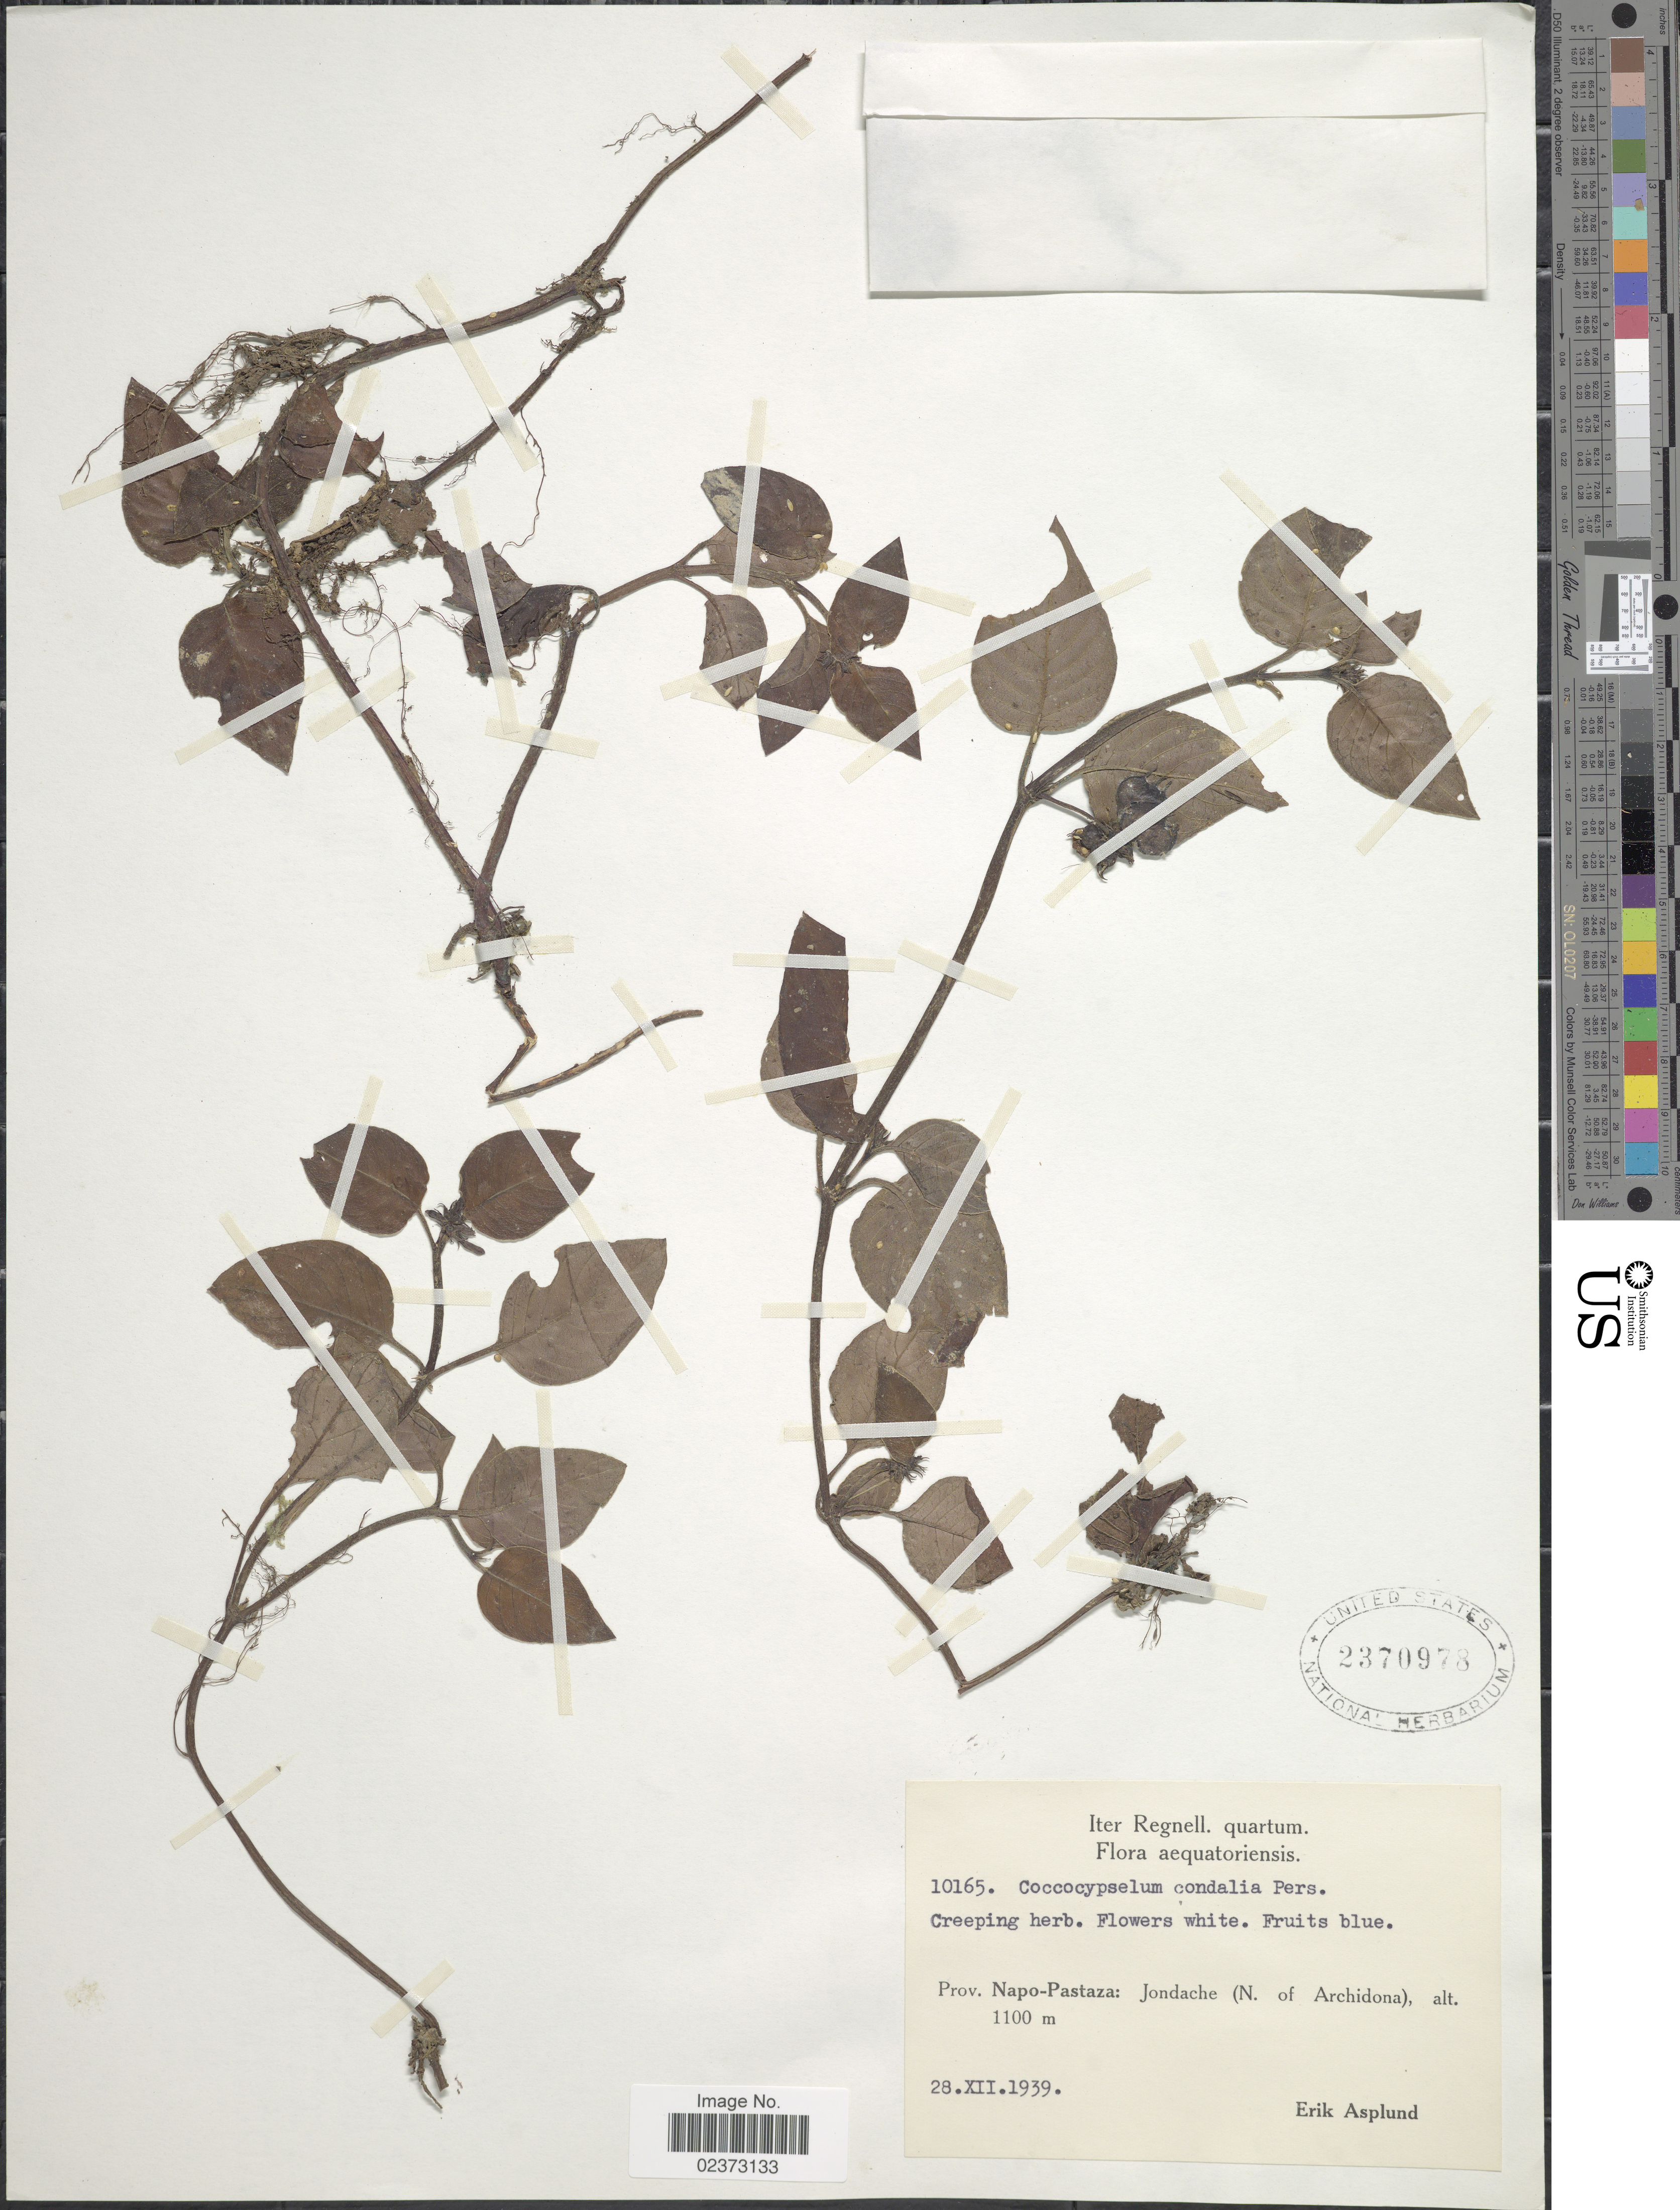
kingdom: Plantae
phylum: Tracheophyta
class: Magnoliopsida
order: Gentianales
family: Rubiaceae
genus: Coccocypselum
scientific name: Coccocypselum condalia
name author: Pers.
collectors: E. Asplund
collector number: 10165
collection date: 1939-12-28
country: Ecuador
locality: Prov. Napo-Pastaza: Jondache (N. of Archidona)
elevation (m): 1100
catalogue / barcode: US 2370978